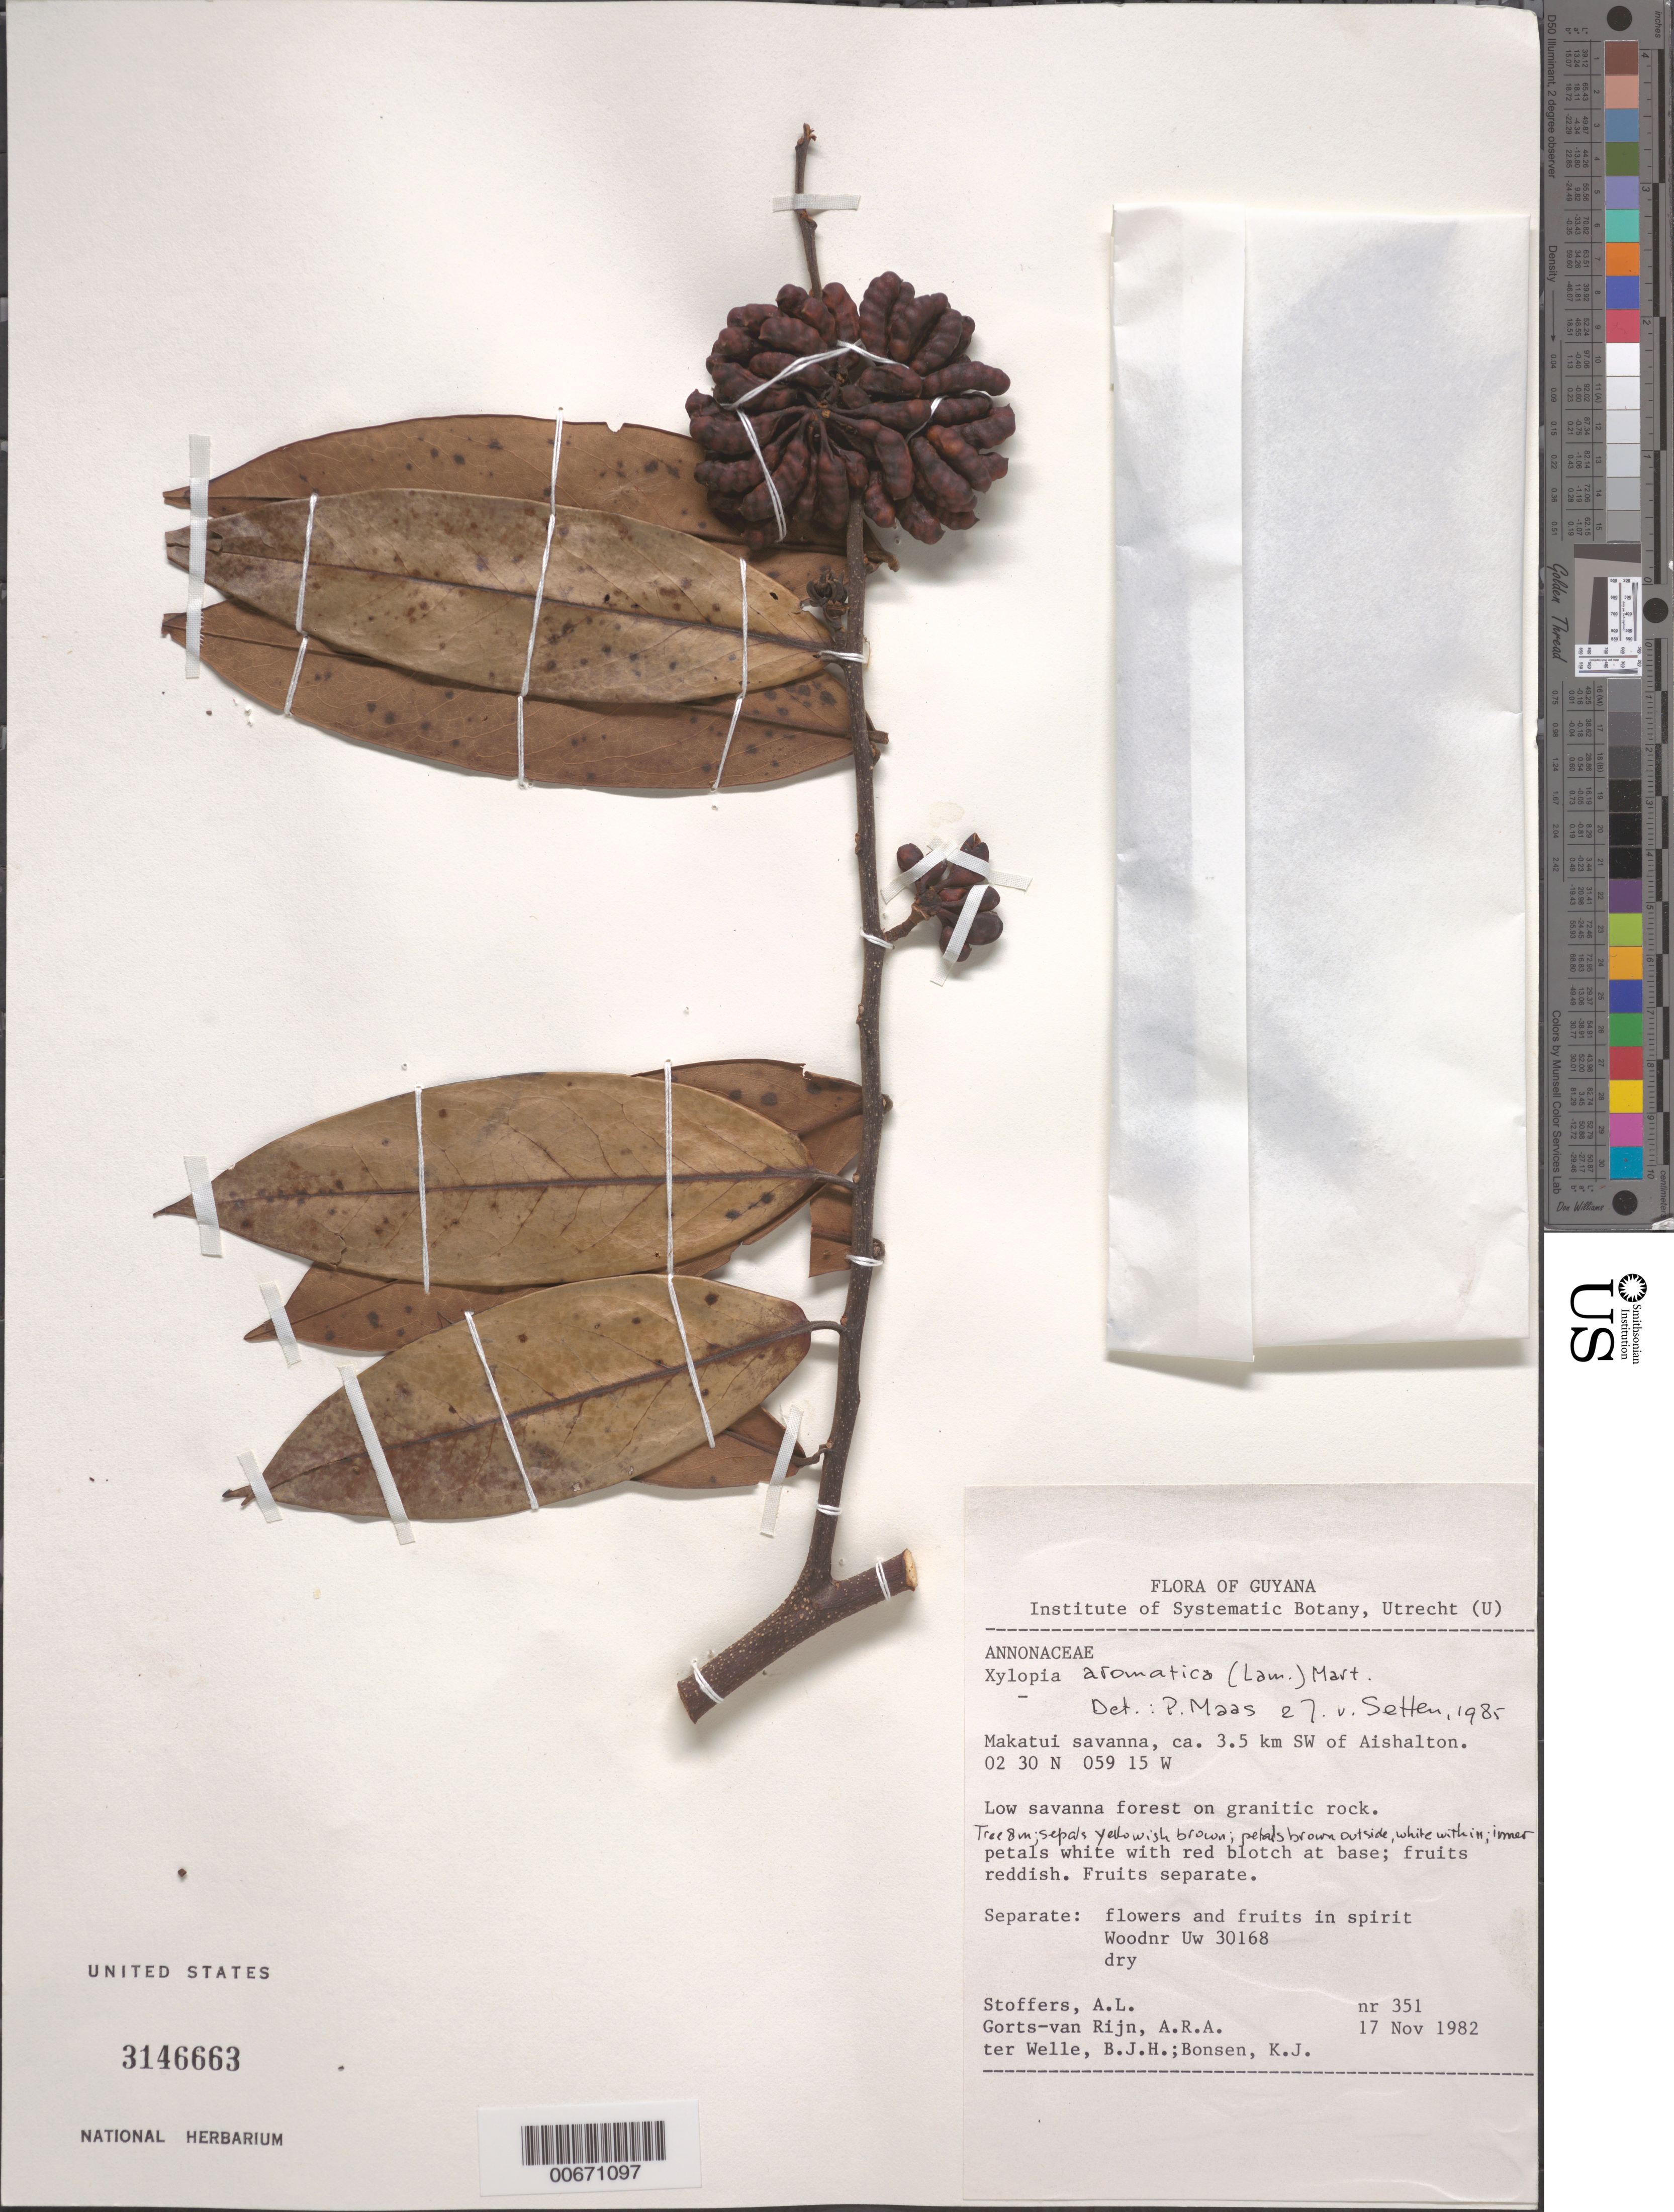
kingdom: Plantae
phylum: Tracheophyta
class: Magnoliopsida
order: Magnoliales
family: Annonaceae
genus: Xylopia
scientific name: Xylopia aromatica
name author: (Lam.) Mart.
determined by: Maas, P. J.; van Setten, J.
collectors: A. Stoffers, A. .R. A. Görts-van Rijn, B. Welle & K. Bonsen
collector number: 351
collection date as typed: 17-Nov-82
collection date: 1982-11-17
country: Guyana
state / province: U. Takutu-U. Essequibo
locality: Makatui savanna, ca. 3.5 km SW of Aishalton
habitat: Low savanna forest on granitic rock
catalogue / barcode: US 3146663